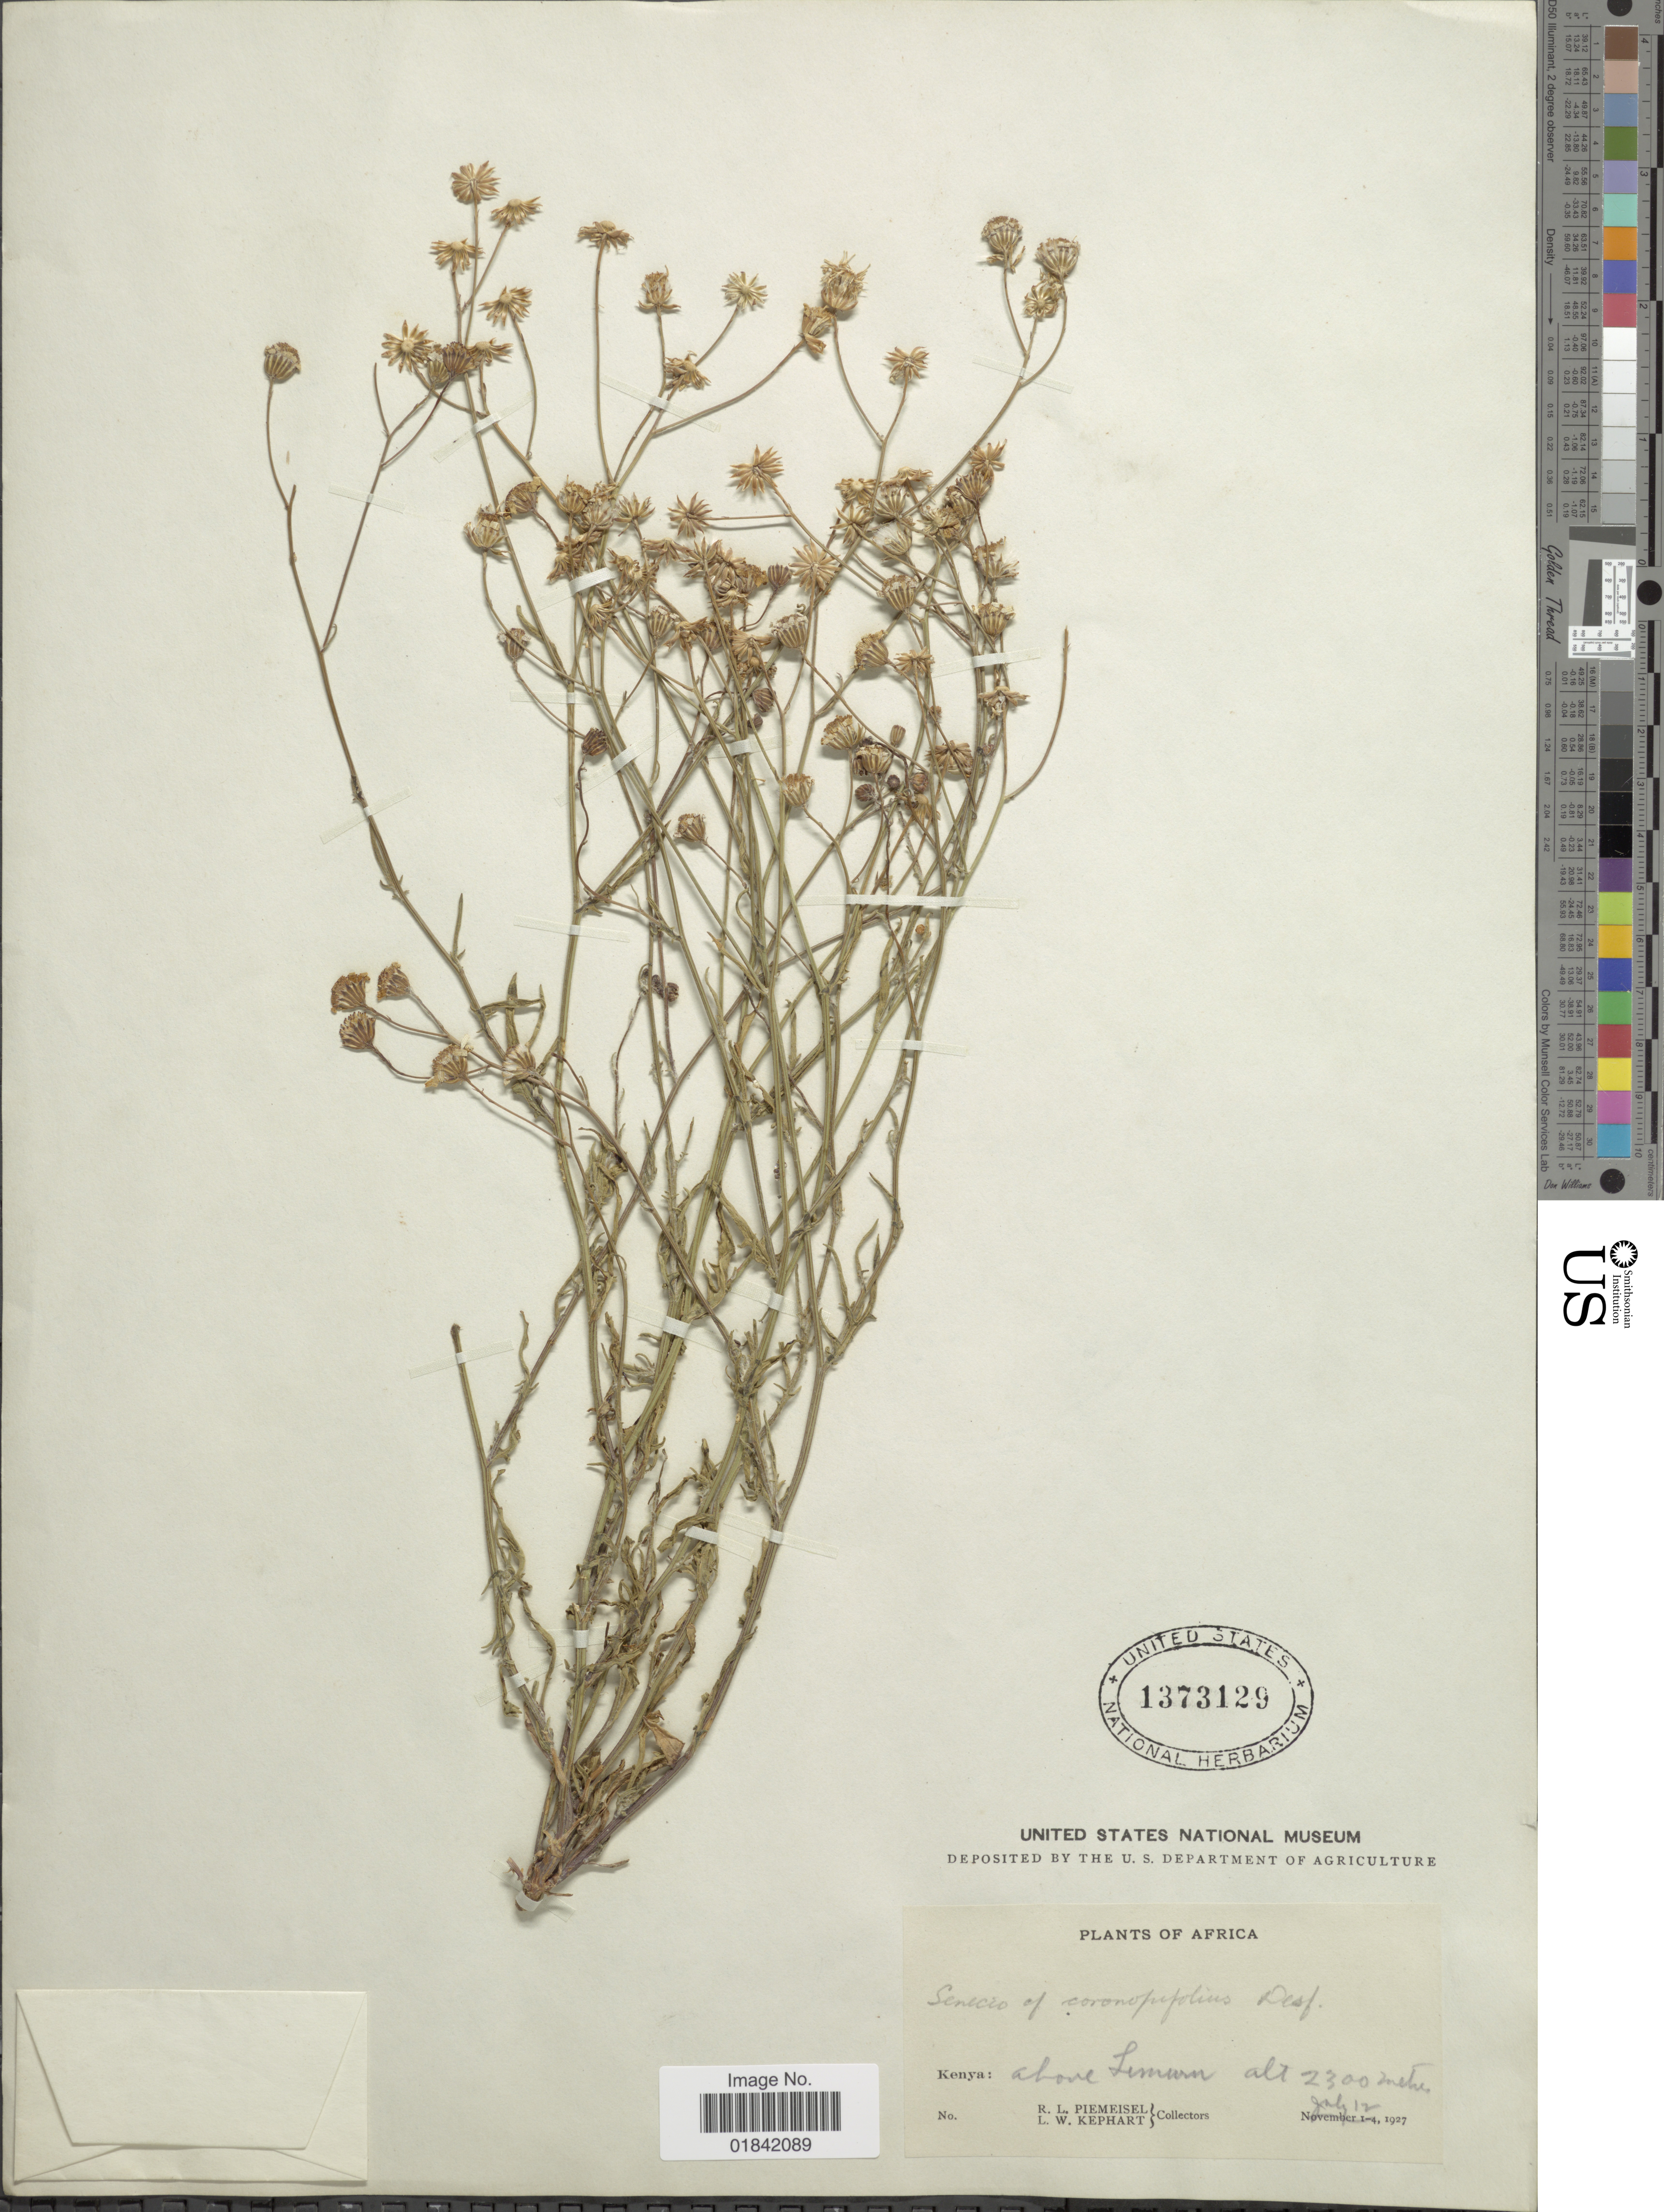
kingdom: Plantae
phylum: Tracheophyta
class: Magnoliopsida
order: Asterales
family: Asteraceae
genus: Senecio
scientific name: Senecio coronopifolius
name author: Desf.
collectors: R. L. Piemeisel & L. W. Kephart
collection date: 1927-07-12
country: Kenya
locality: Above Lemon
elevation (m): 2300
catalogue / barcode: US 1373129